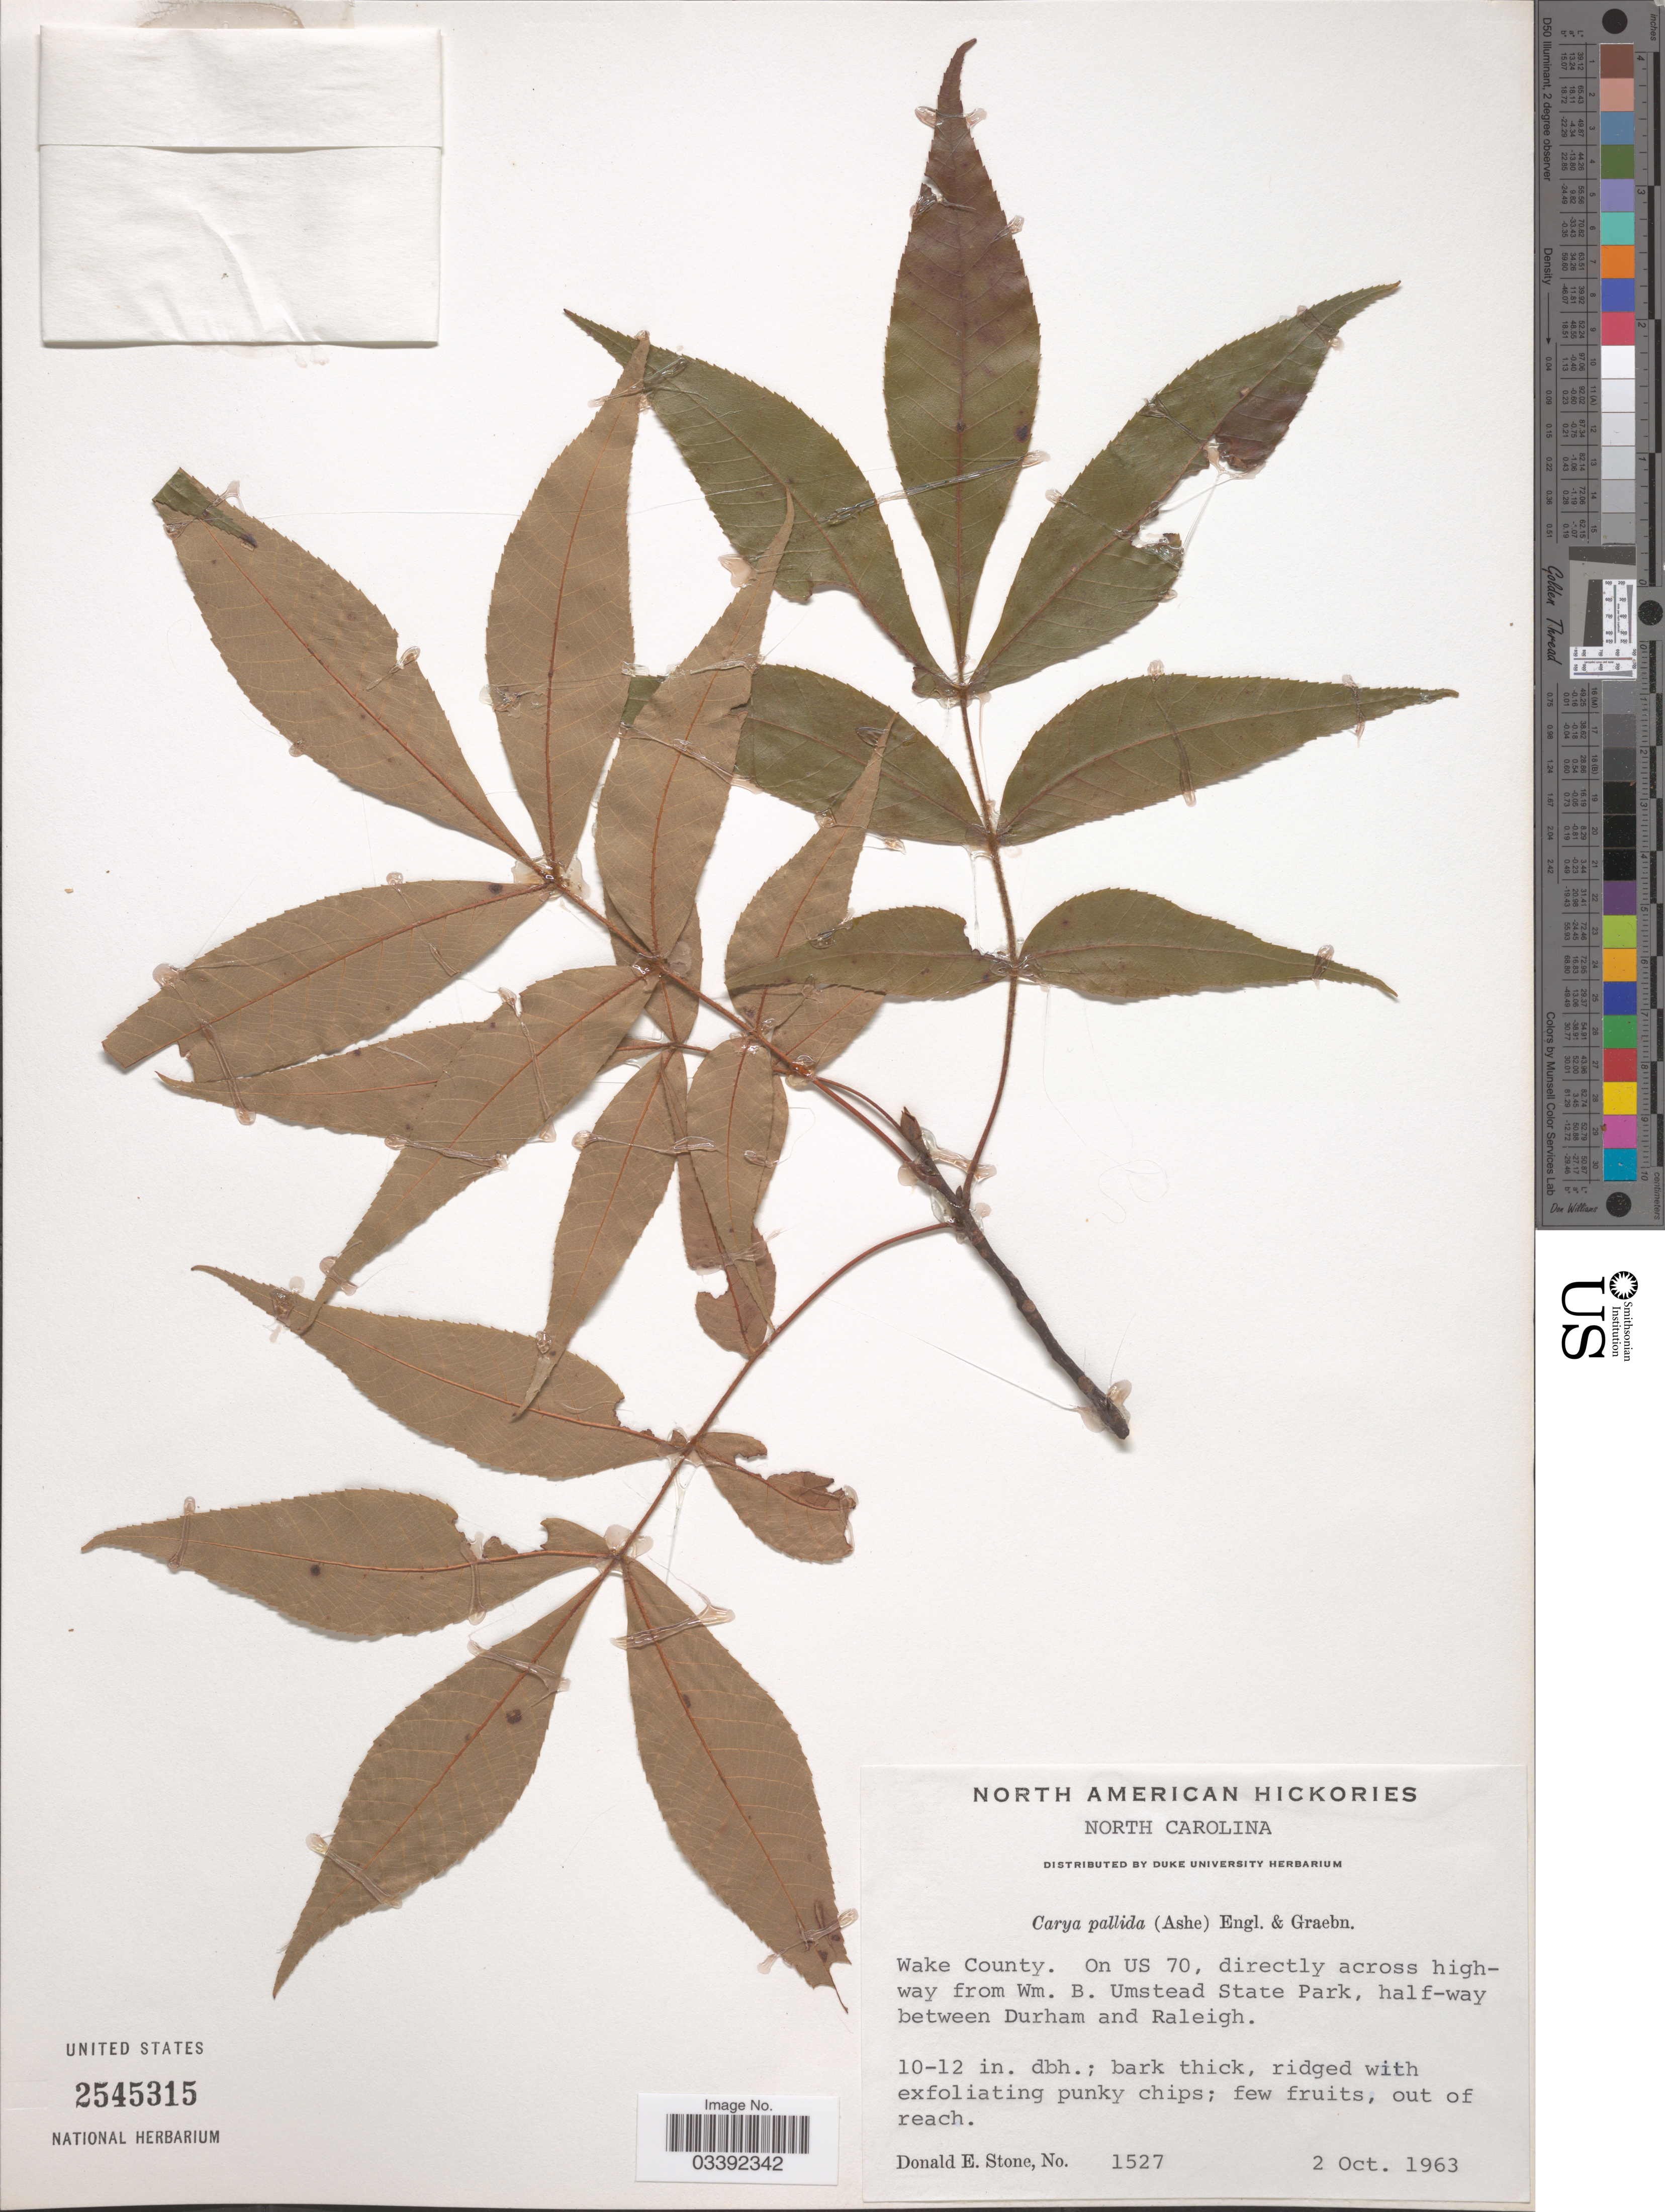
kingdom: Plantae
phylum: Tracheophyta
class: Magnoliopsida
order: Fagales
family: Juglandaceae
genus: Carya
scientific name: Carya pallida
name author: (Ashe) Engl. & Graebner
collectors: D. Stone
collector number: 1527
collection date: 1963-10-02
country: United States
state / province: North Carolina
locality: Wake County. On US 70, directly across highway from Wm. B. Umstead State Park, half-way between Durham and Raleigh.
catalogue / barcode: US 2545315